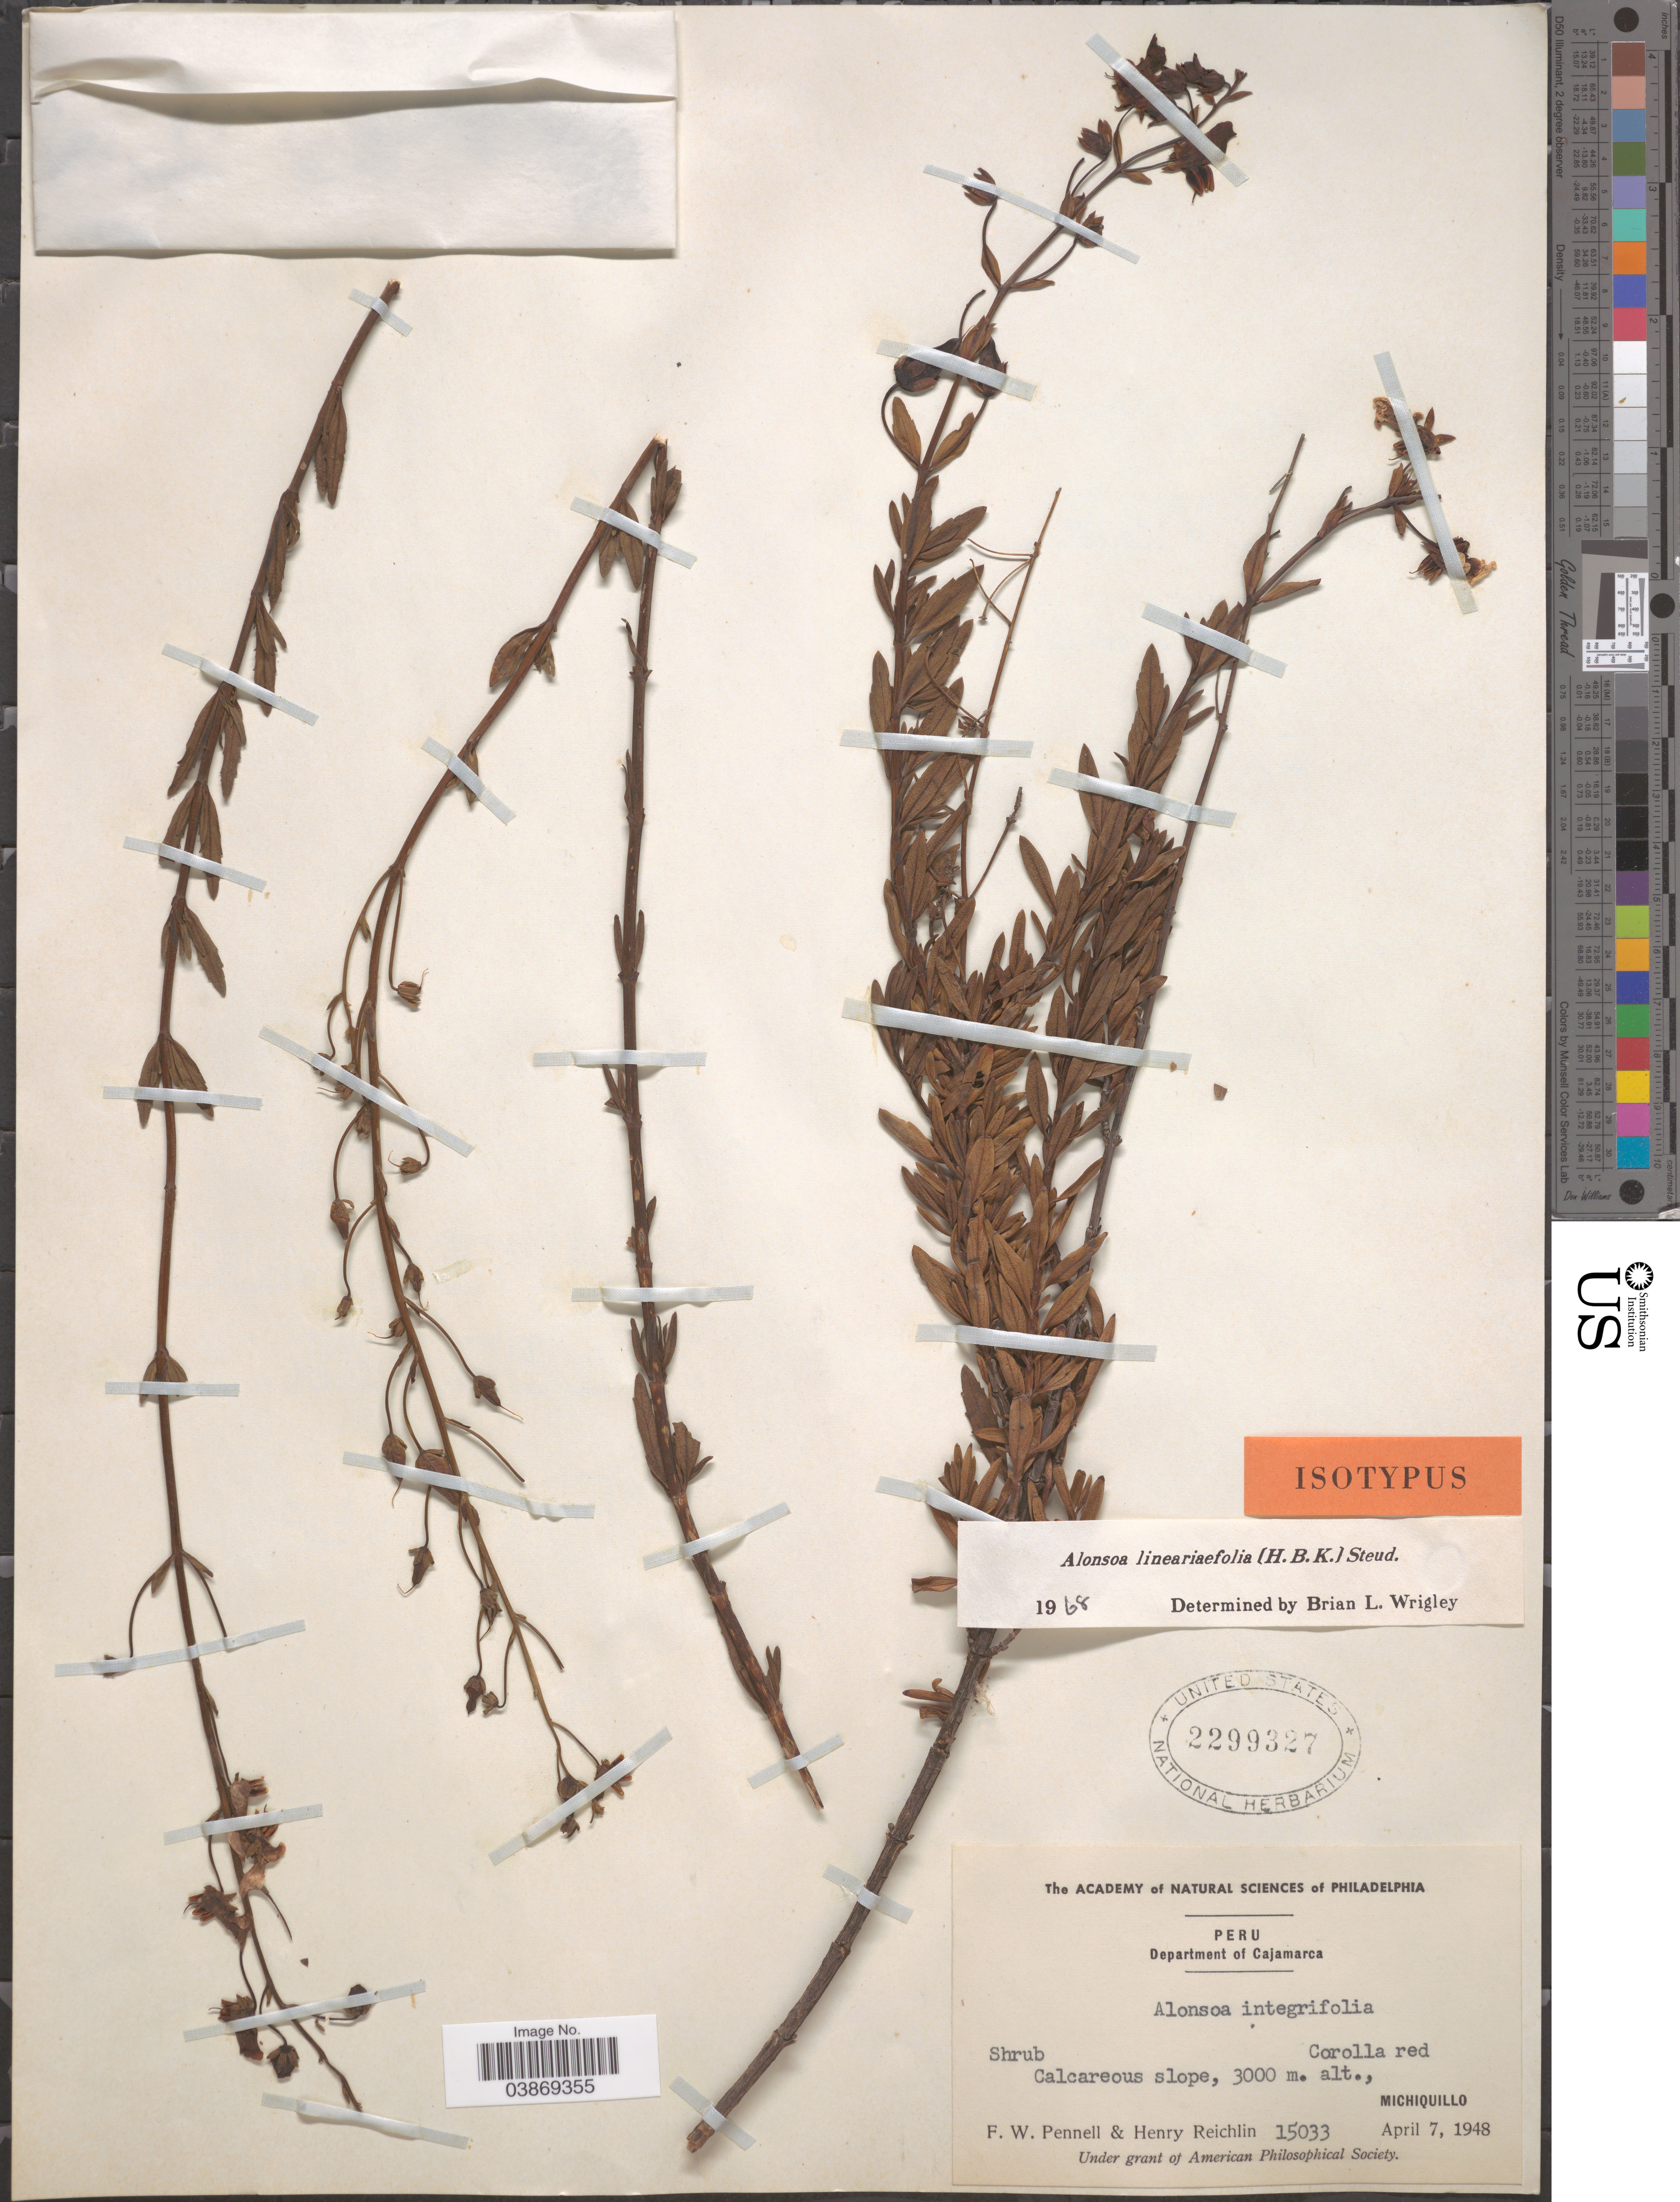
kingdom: Plantae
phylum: Tracheophyta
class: Magnoliopsida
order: Lamiales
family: Scrophulariaceae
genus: Alonsoa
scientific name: Alonsoa linearifolia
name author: Steud.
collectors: F. W. Pennell & H. Reichlin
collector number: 15033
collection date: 1948-04-07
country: Peru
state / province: Cajamarca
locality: Department of Cajamarca. Calcareous slope, Michiquillo.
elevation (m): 3000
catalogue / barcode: US 2299327